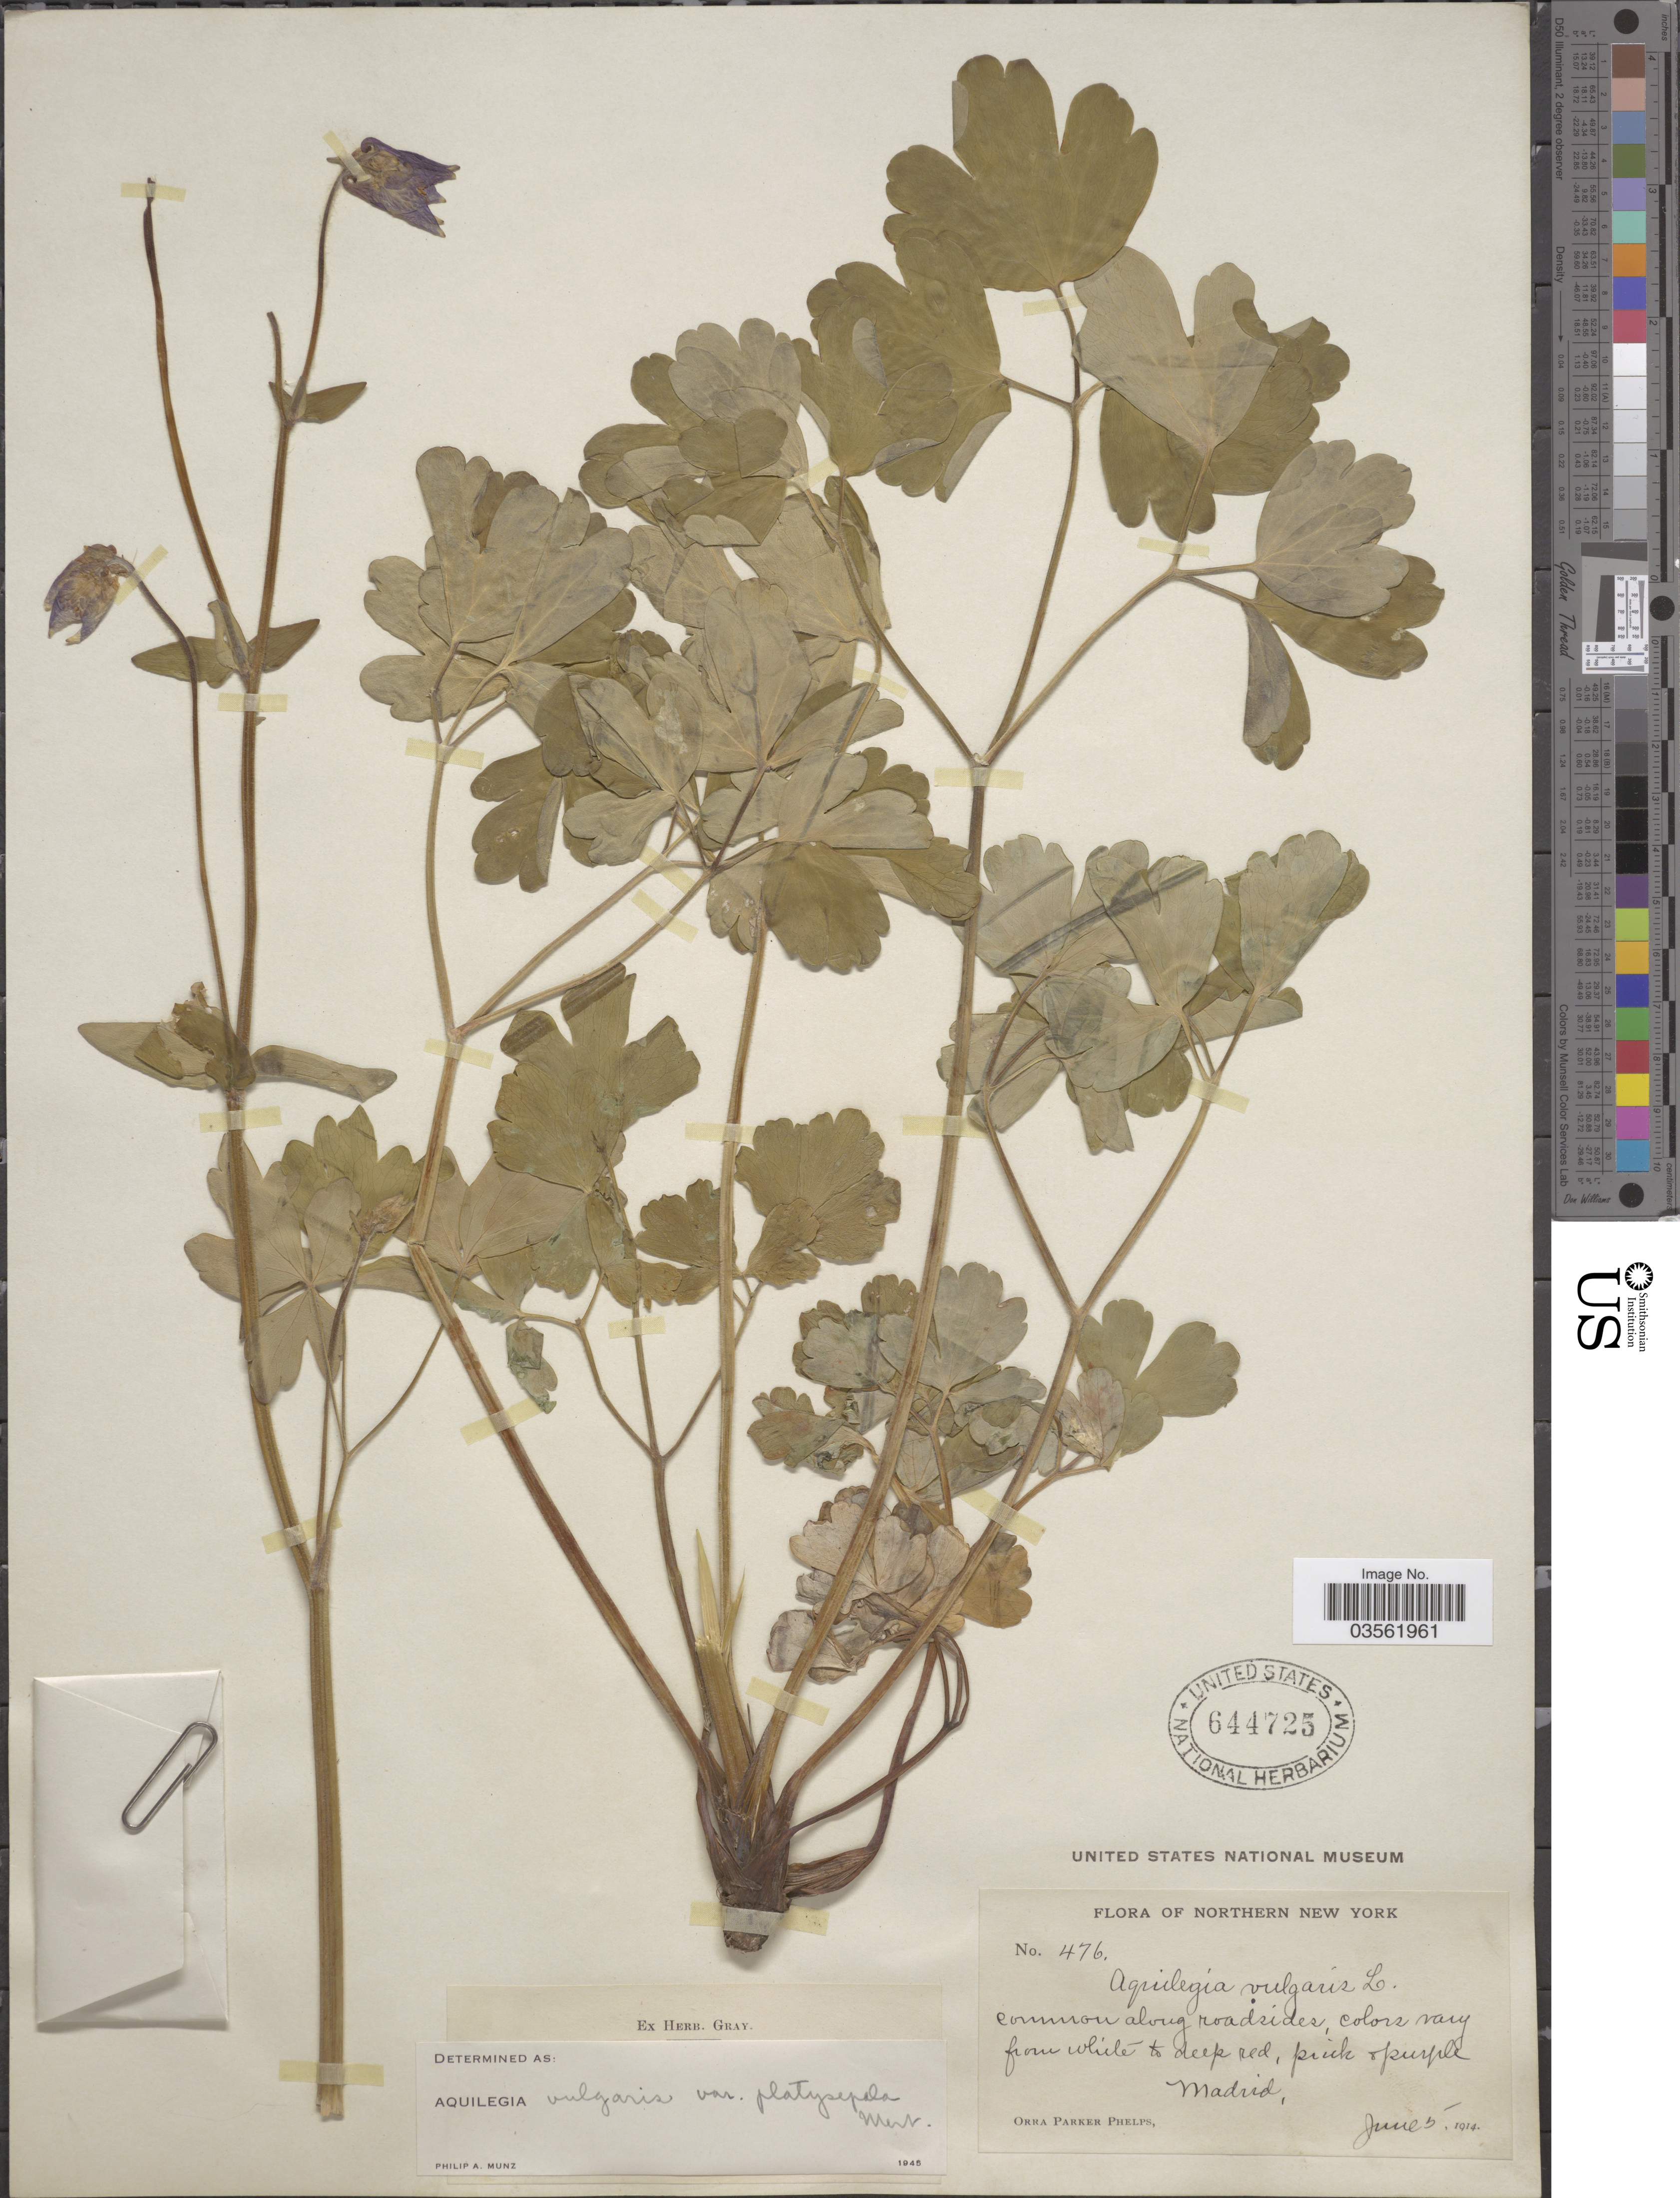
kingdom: Plantae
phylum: Tracheophyta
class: Magnoliopsida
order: Ranunculales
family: Ranunculaceae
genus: Aquilegia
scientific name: Aquilegia vulgaris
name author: L.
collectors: O. P. Phelps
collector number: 476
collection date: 1914-06-05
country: United States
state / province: New York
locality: Northern New York. Common along roadsides. Madrid.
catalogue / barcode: US 644725